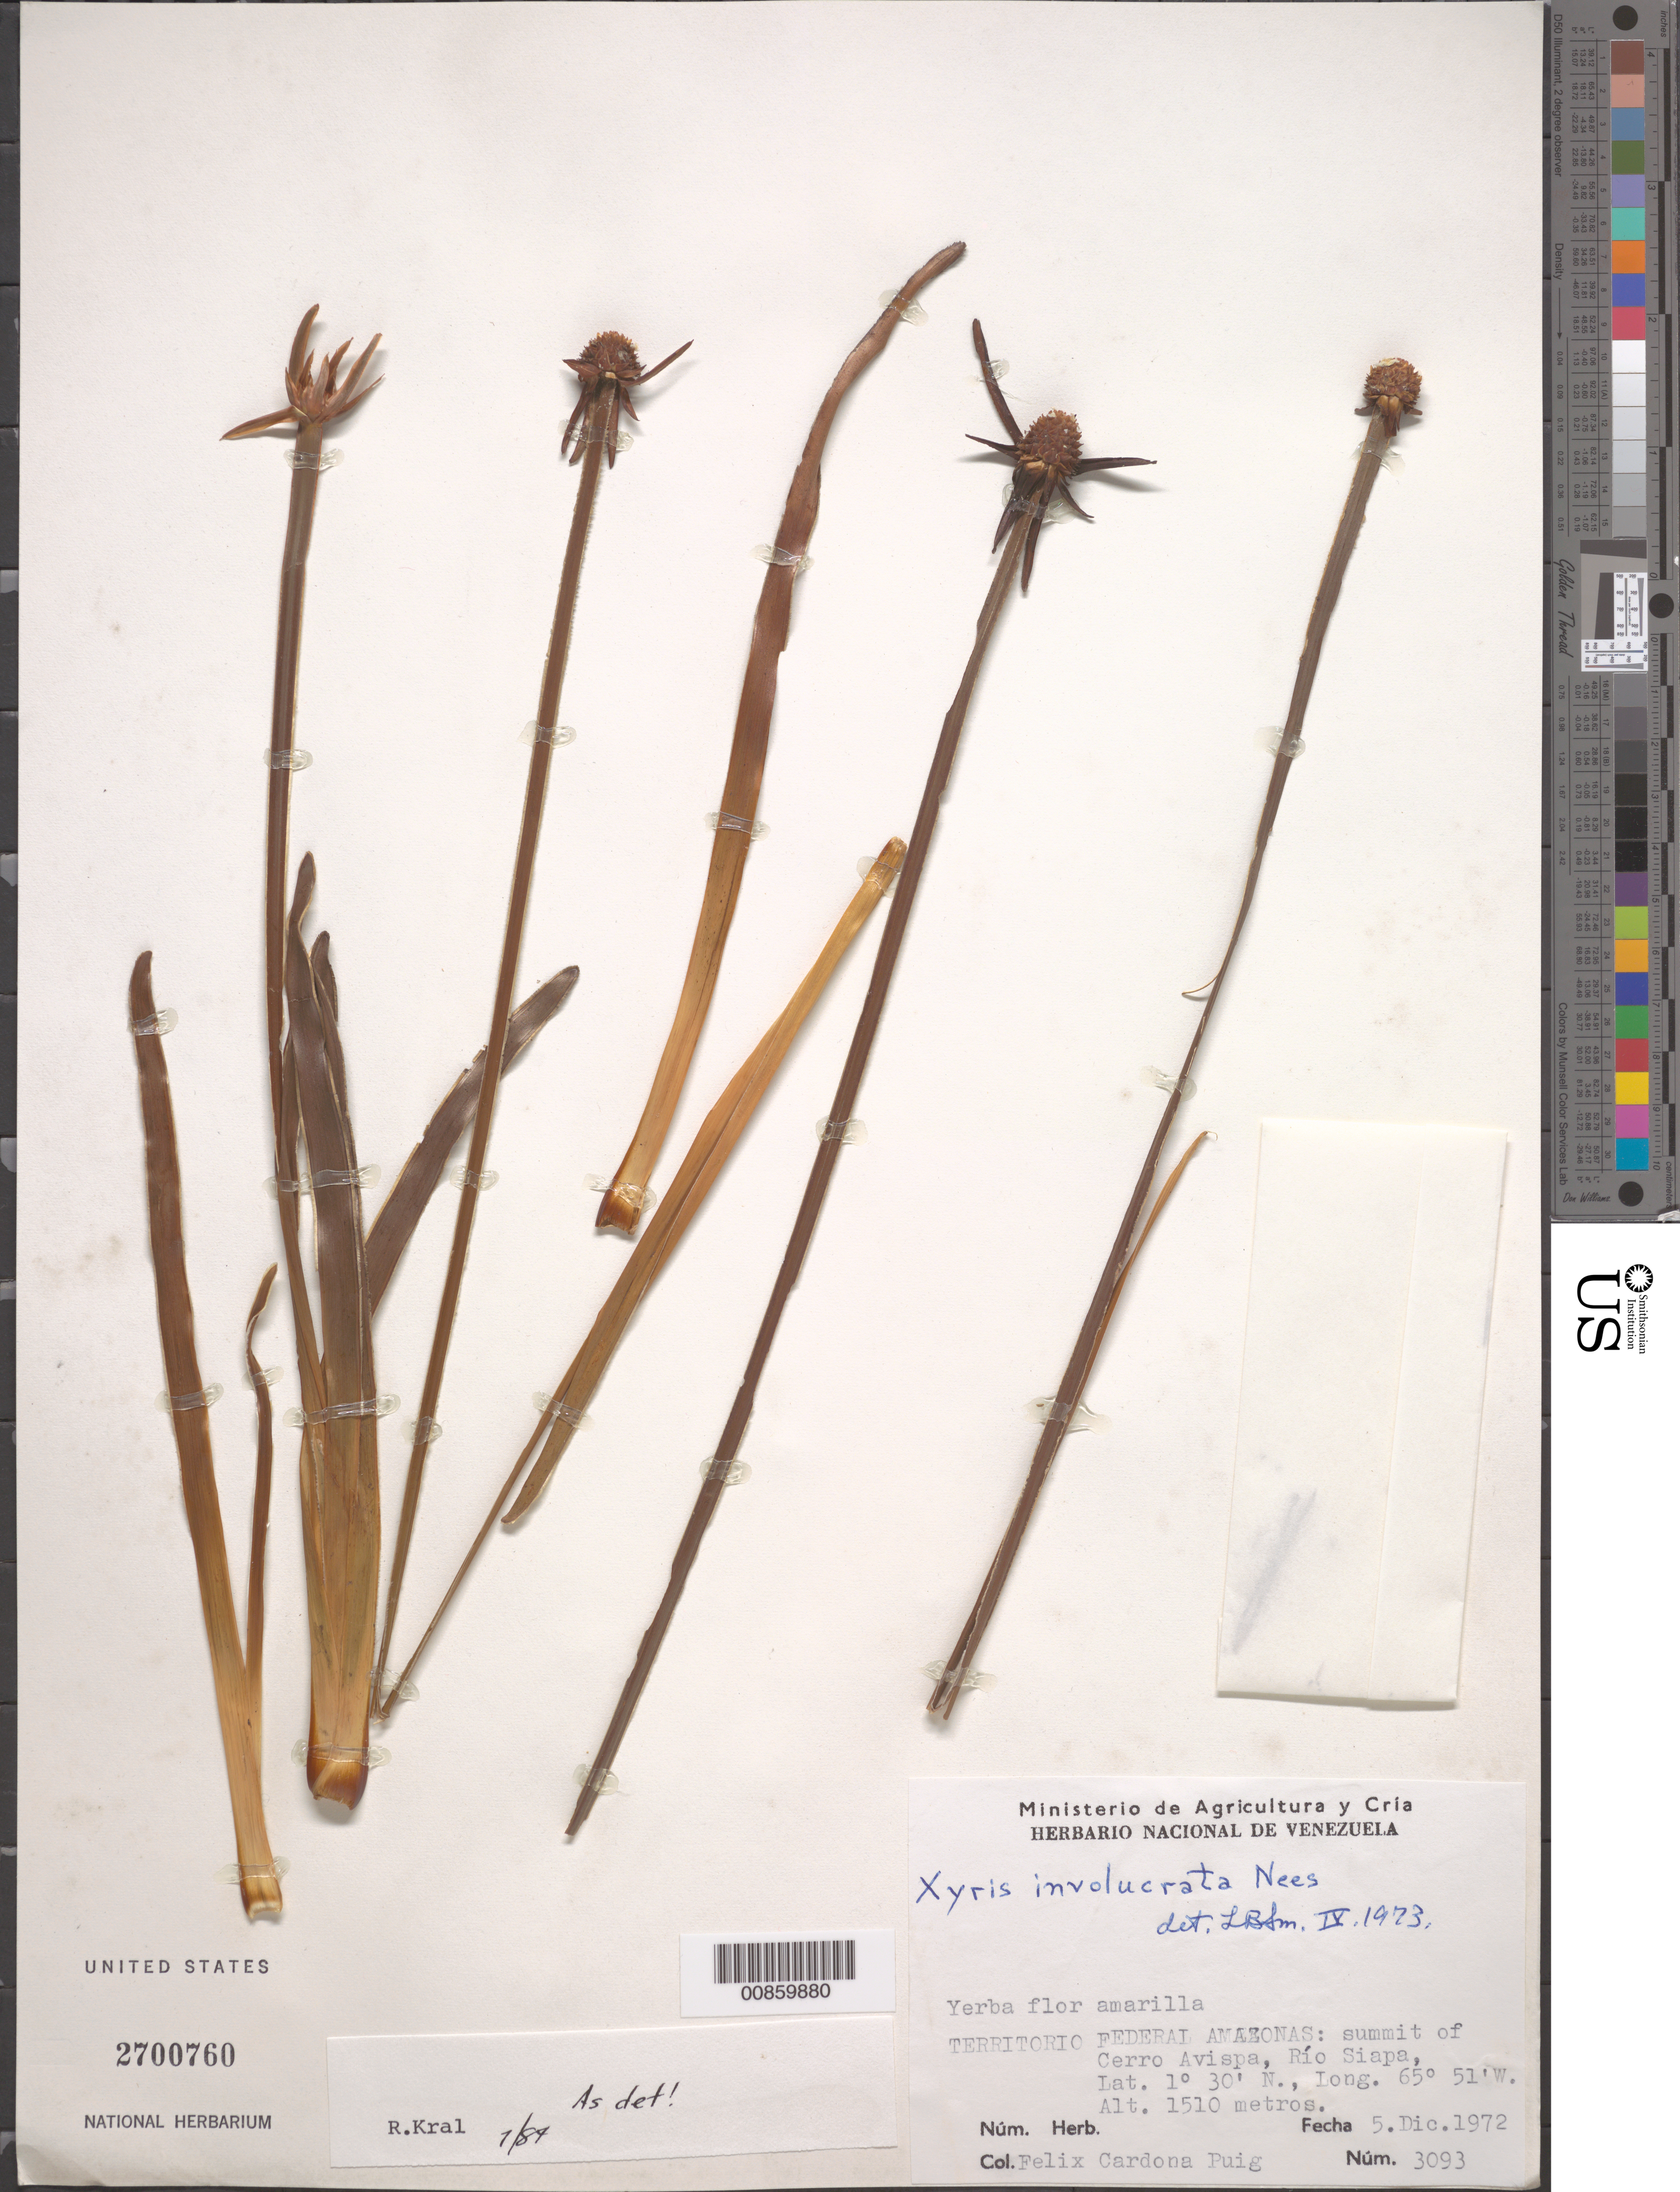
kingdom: Plantae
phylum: Tracheophyta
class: Liliopsida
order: Poales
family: Xyridaceae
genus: Xyris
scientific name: Xyris involucrata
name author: Nees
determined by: Kral, Robert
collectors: F. Cardona Puig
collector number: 3093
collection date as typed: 5-Dec-72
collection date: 1972-12-05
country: Venezuela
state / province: Amazonas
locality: Cerro Avispa, cumbre, Río Siapa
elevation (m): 1510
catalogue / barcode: US 2700760